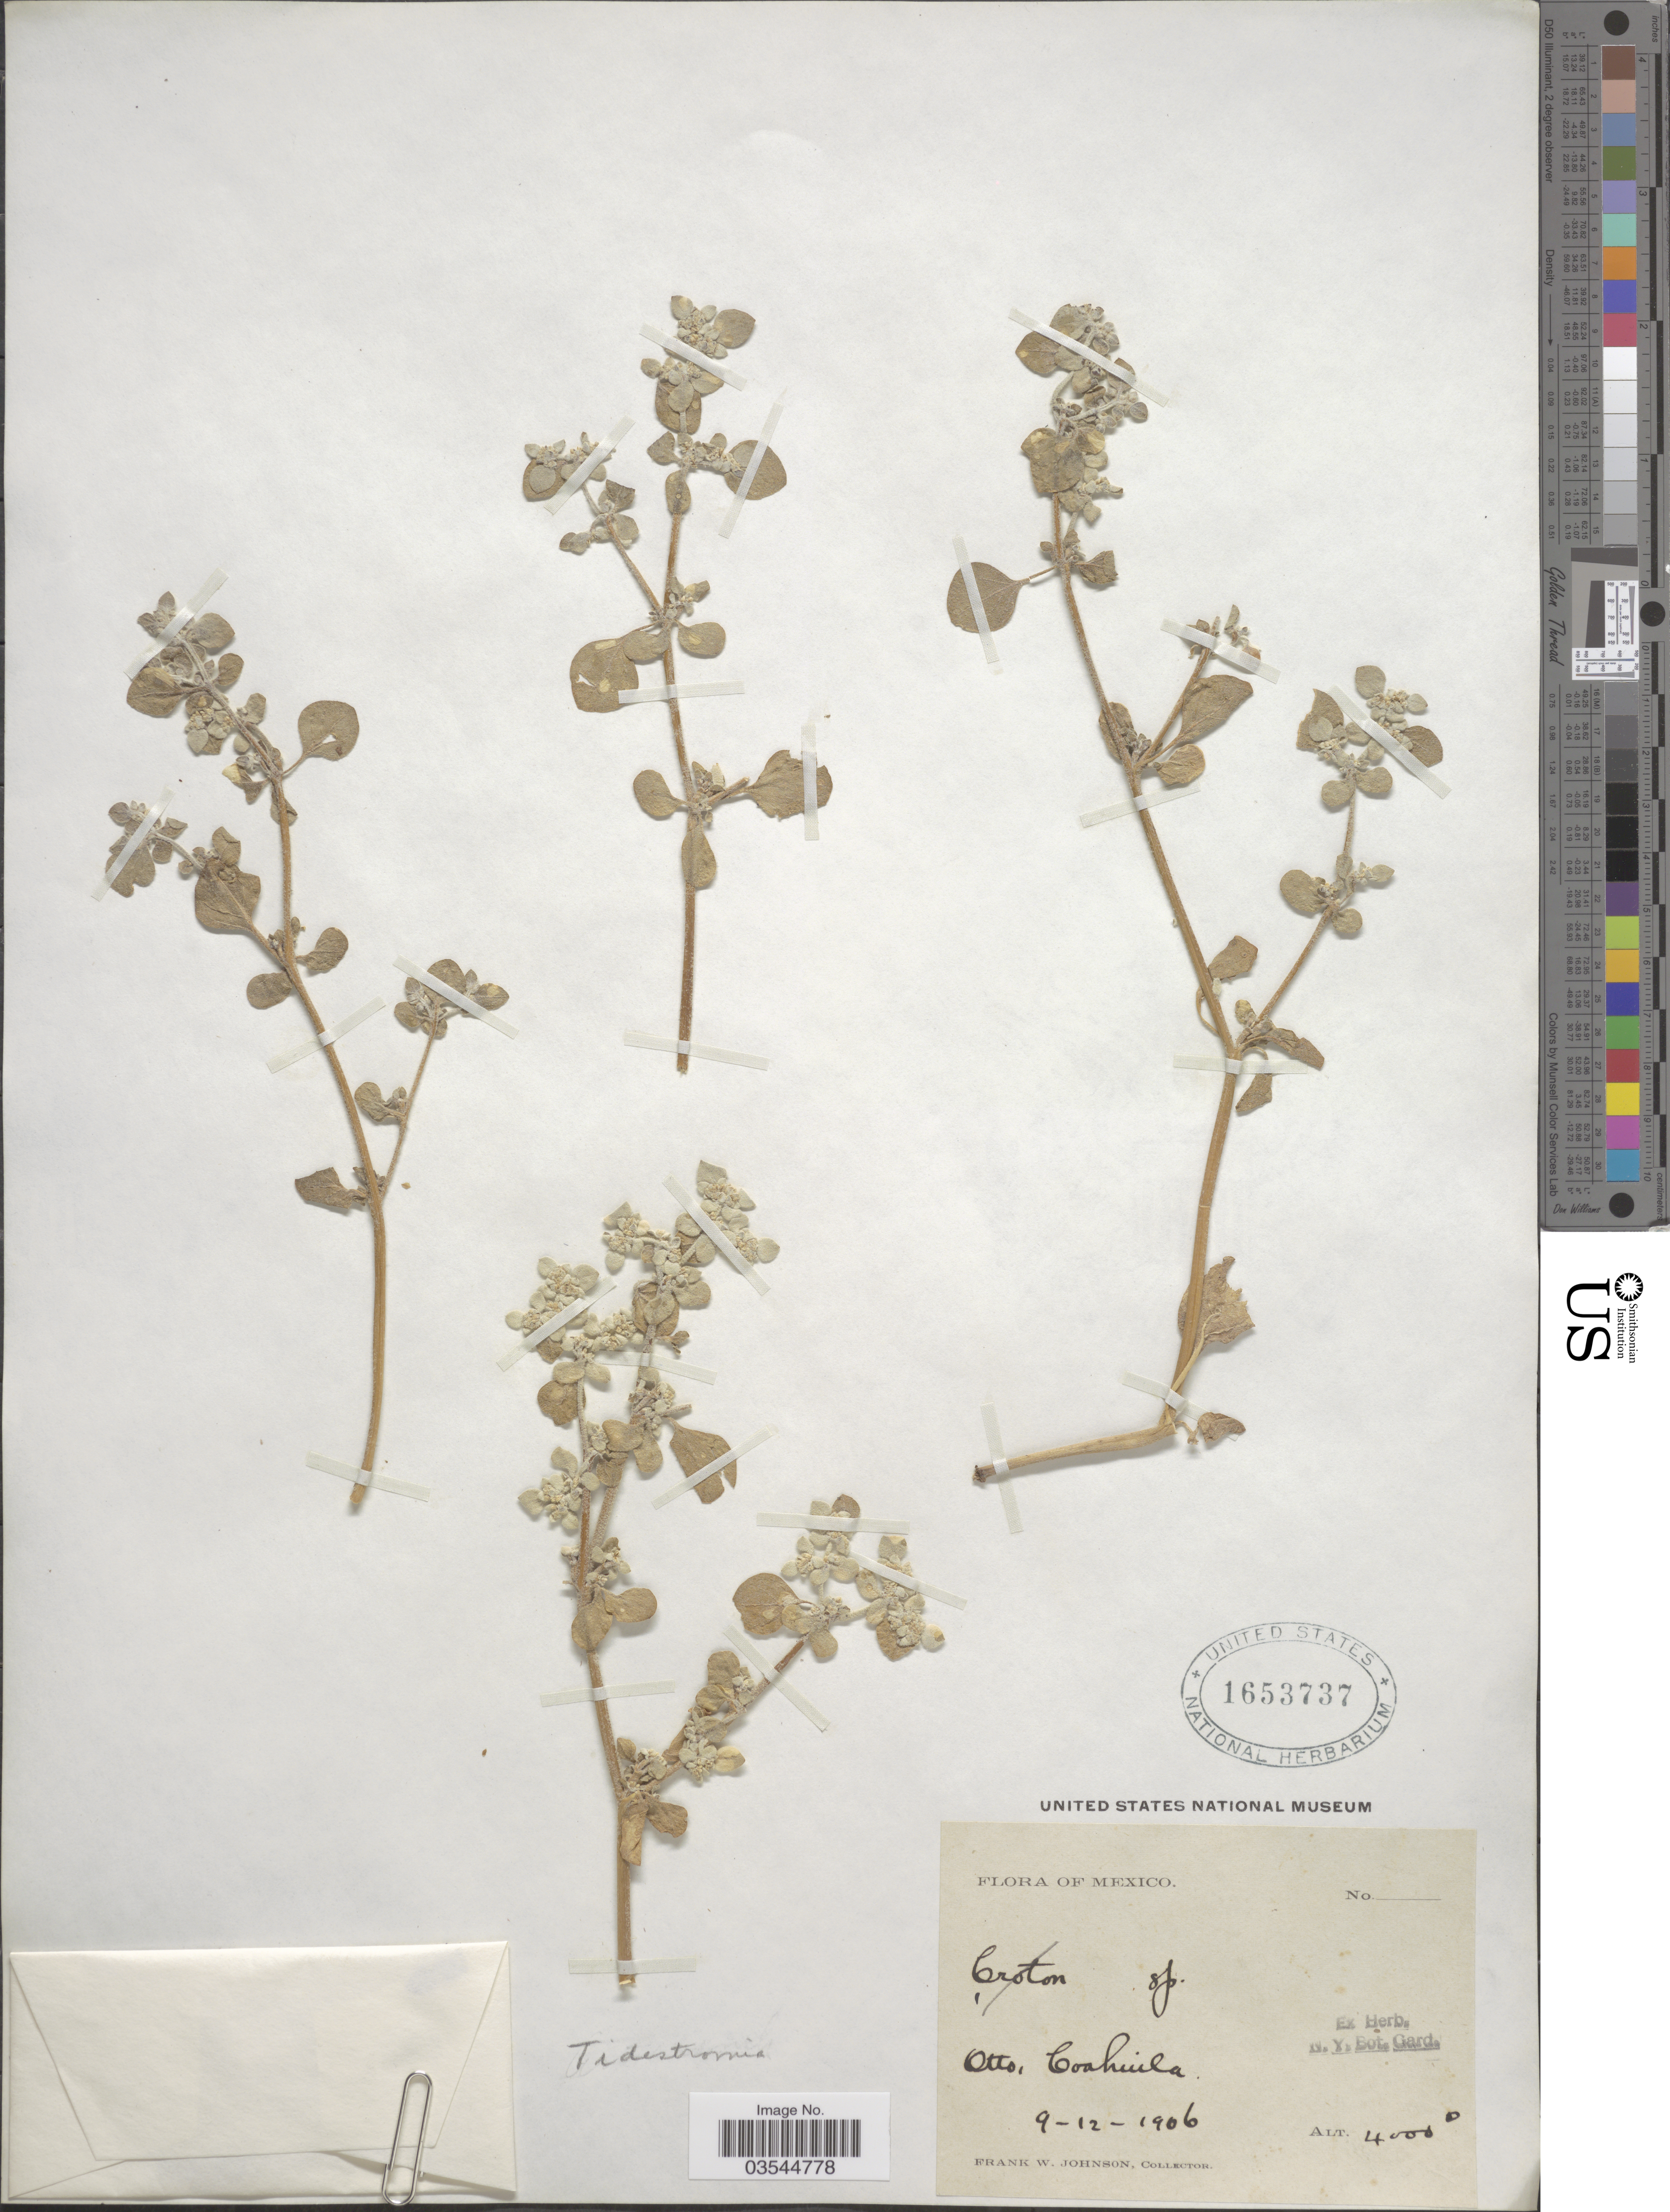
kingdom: Plantae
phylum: Tracheophyta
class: Magnoliopsida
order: Caryophyllales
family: Amaranthaceae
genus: Tidestromia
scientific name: Tidestromia lanuginosa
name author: (Nutt.) Standl.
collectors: F. W. Johnson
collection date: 1906-12-09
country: Mexico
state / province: Coahuila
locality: Otto.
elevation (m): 1219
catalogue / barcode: US 1653737